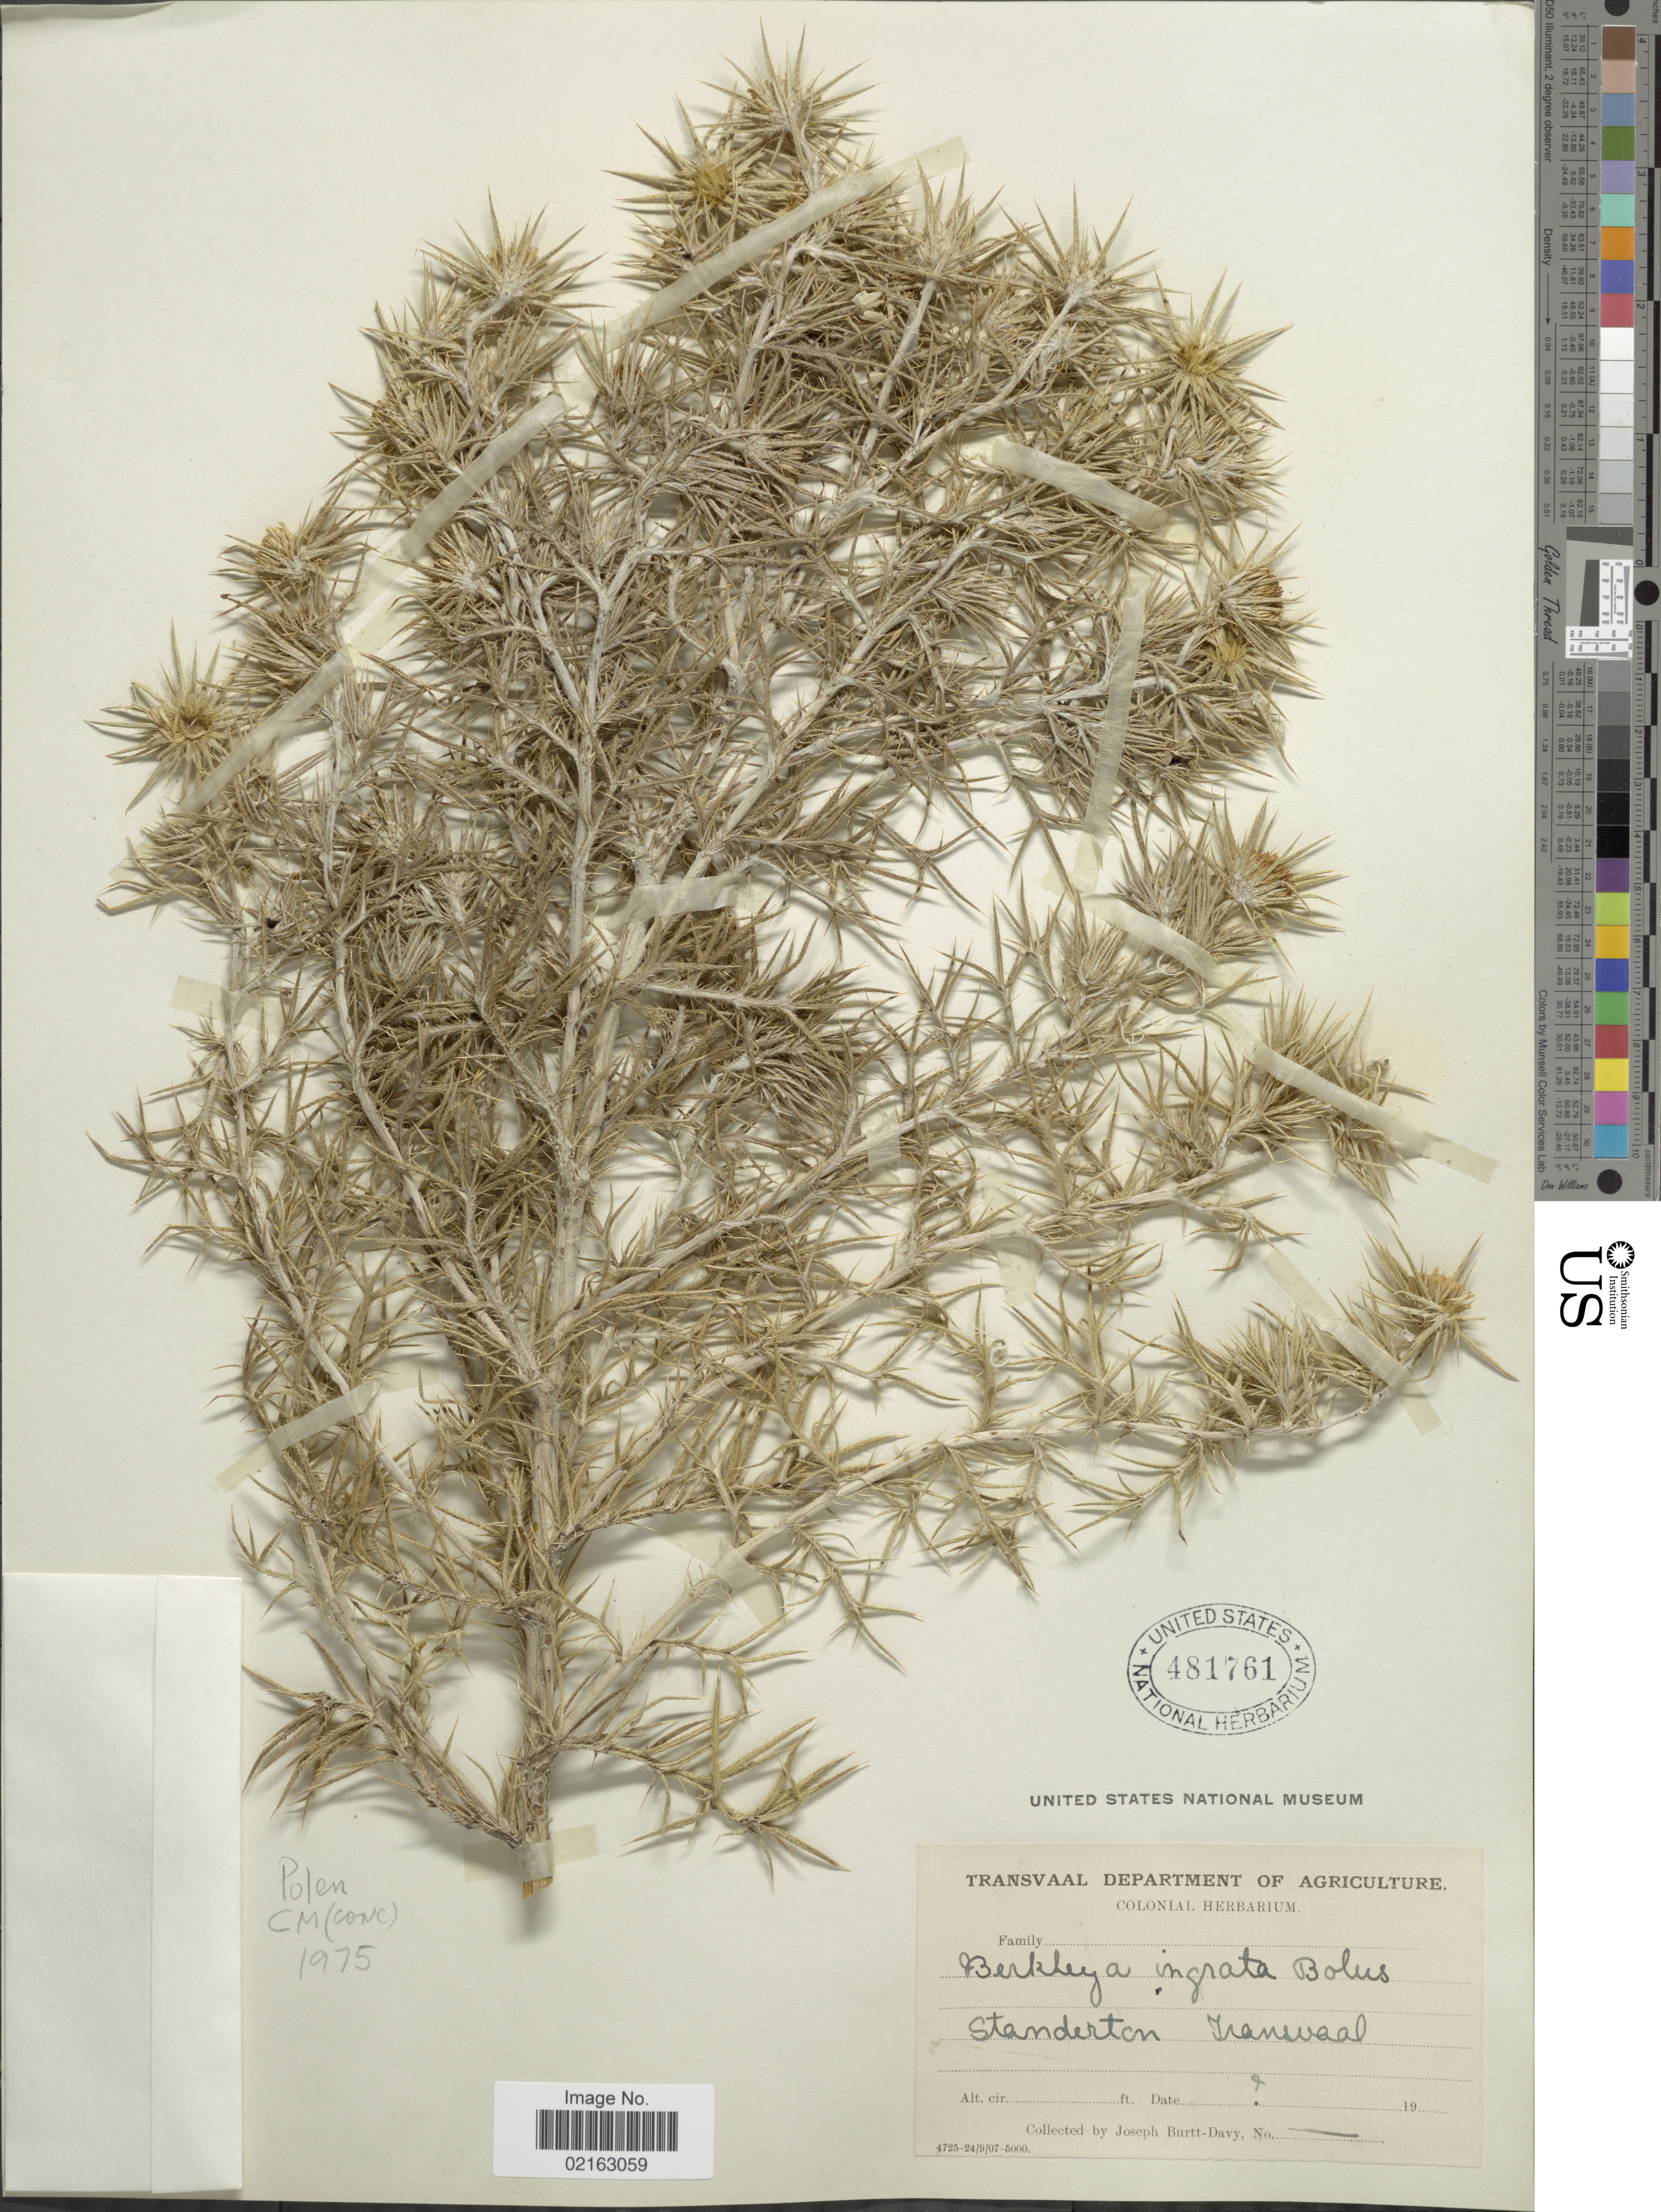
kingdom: Plantae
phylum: Tracheophyta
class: Magnoliopsida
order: Asterales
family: Asteraceae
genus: Berkheya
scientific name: Berkheya pinnatifida subsp. ingrata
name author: (Bol.) Roessler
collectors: J. Burtt Davy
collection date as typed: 19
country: South Africa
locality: Standerton Transvaal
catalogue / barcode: US 481761